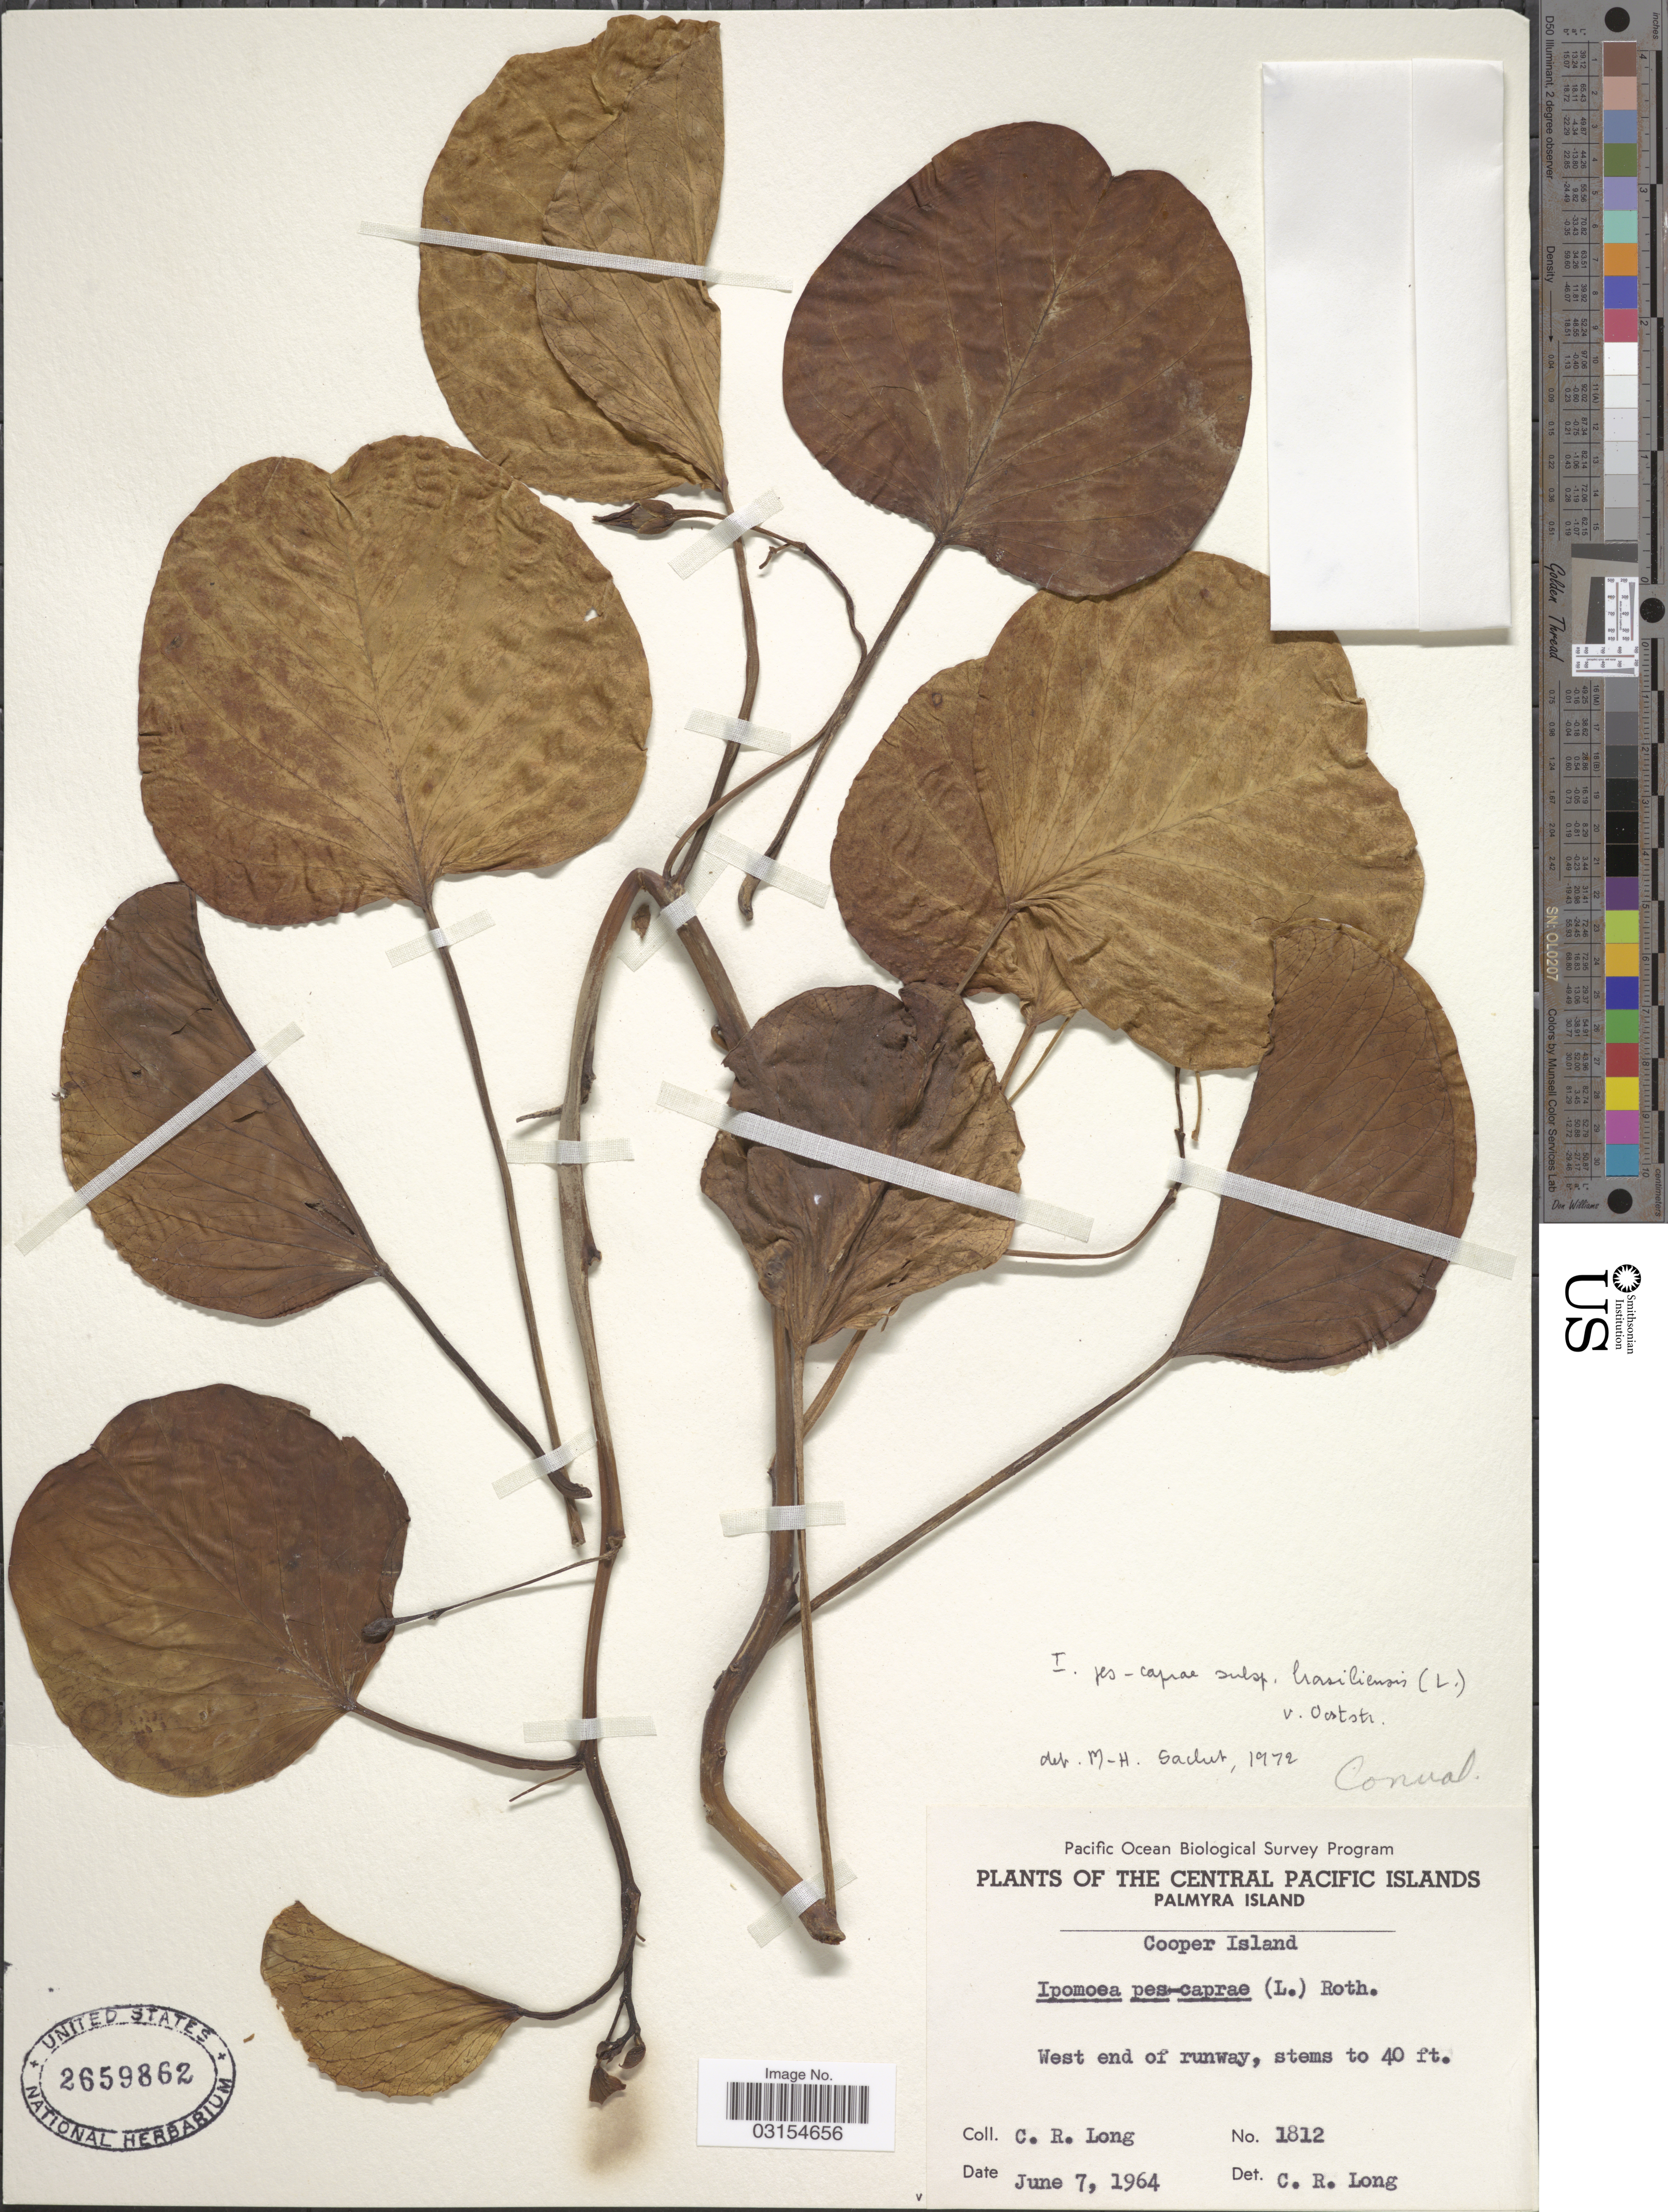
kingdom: Plantae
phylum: Tracheophyta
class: Magnoliopsida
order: Solanales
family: Convolvulaceae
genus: Ipomoea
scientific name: Ipomoea pes-caprae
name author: (L.) R. Br.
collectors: C. R. Long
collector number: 1812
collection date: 1964-06-07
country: U.S. Administered Pacific Islands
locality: The Central Pacific Islands, Palmyra Island, Cooper Island, West end of runway.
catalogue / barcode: US 2659862